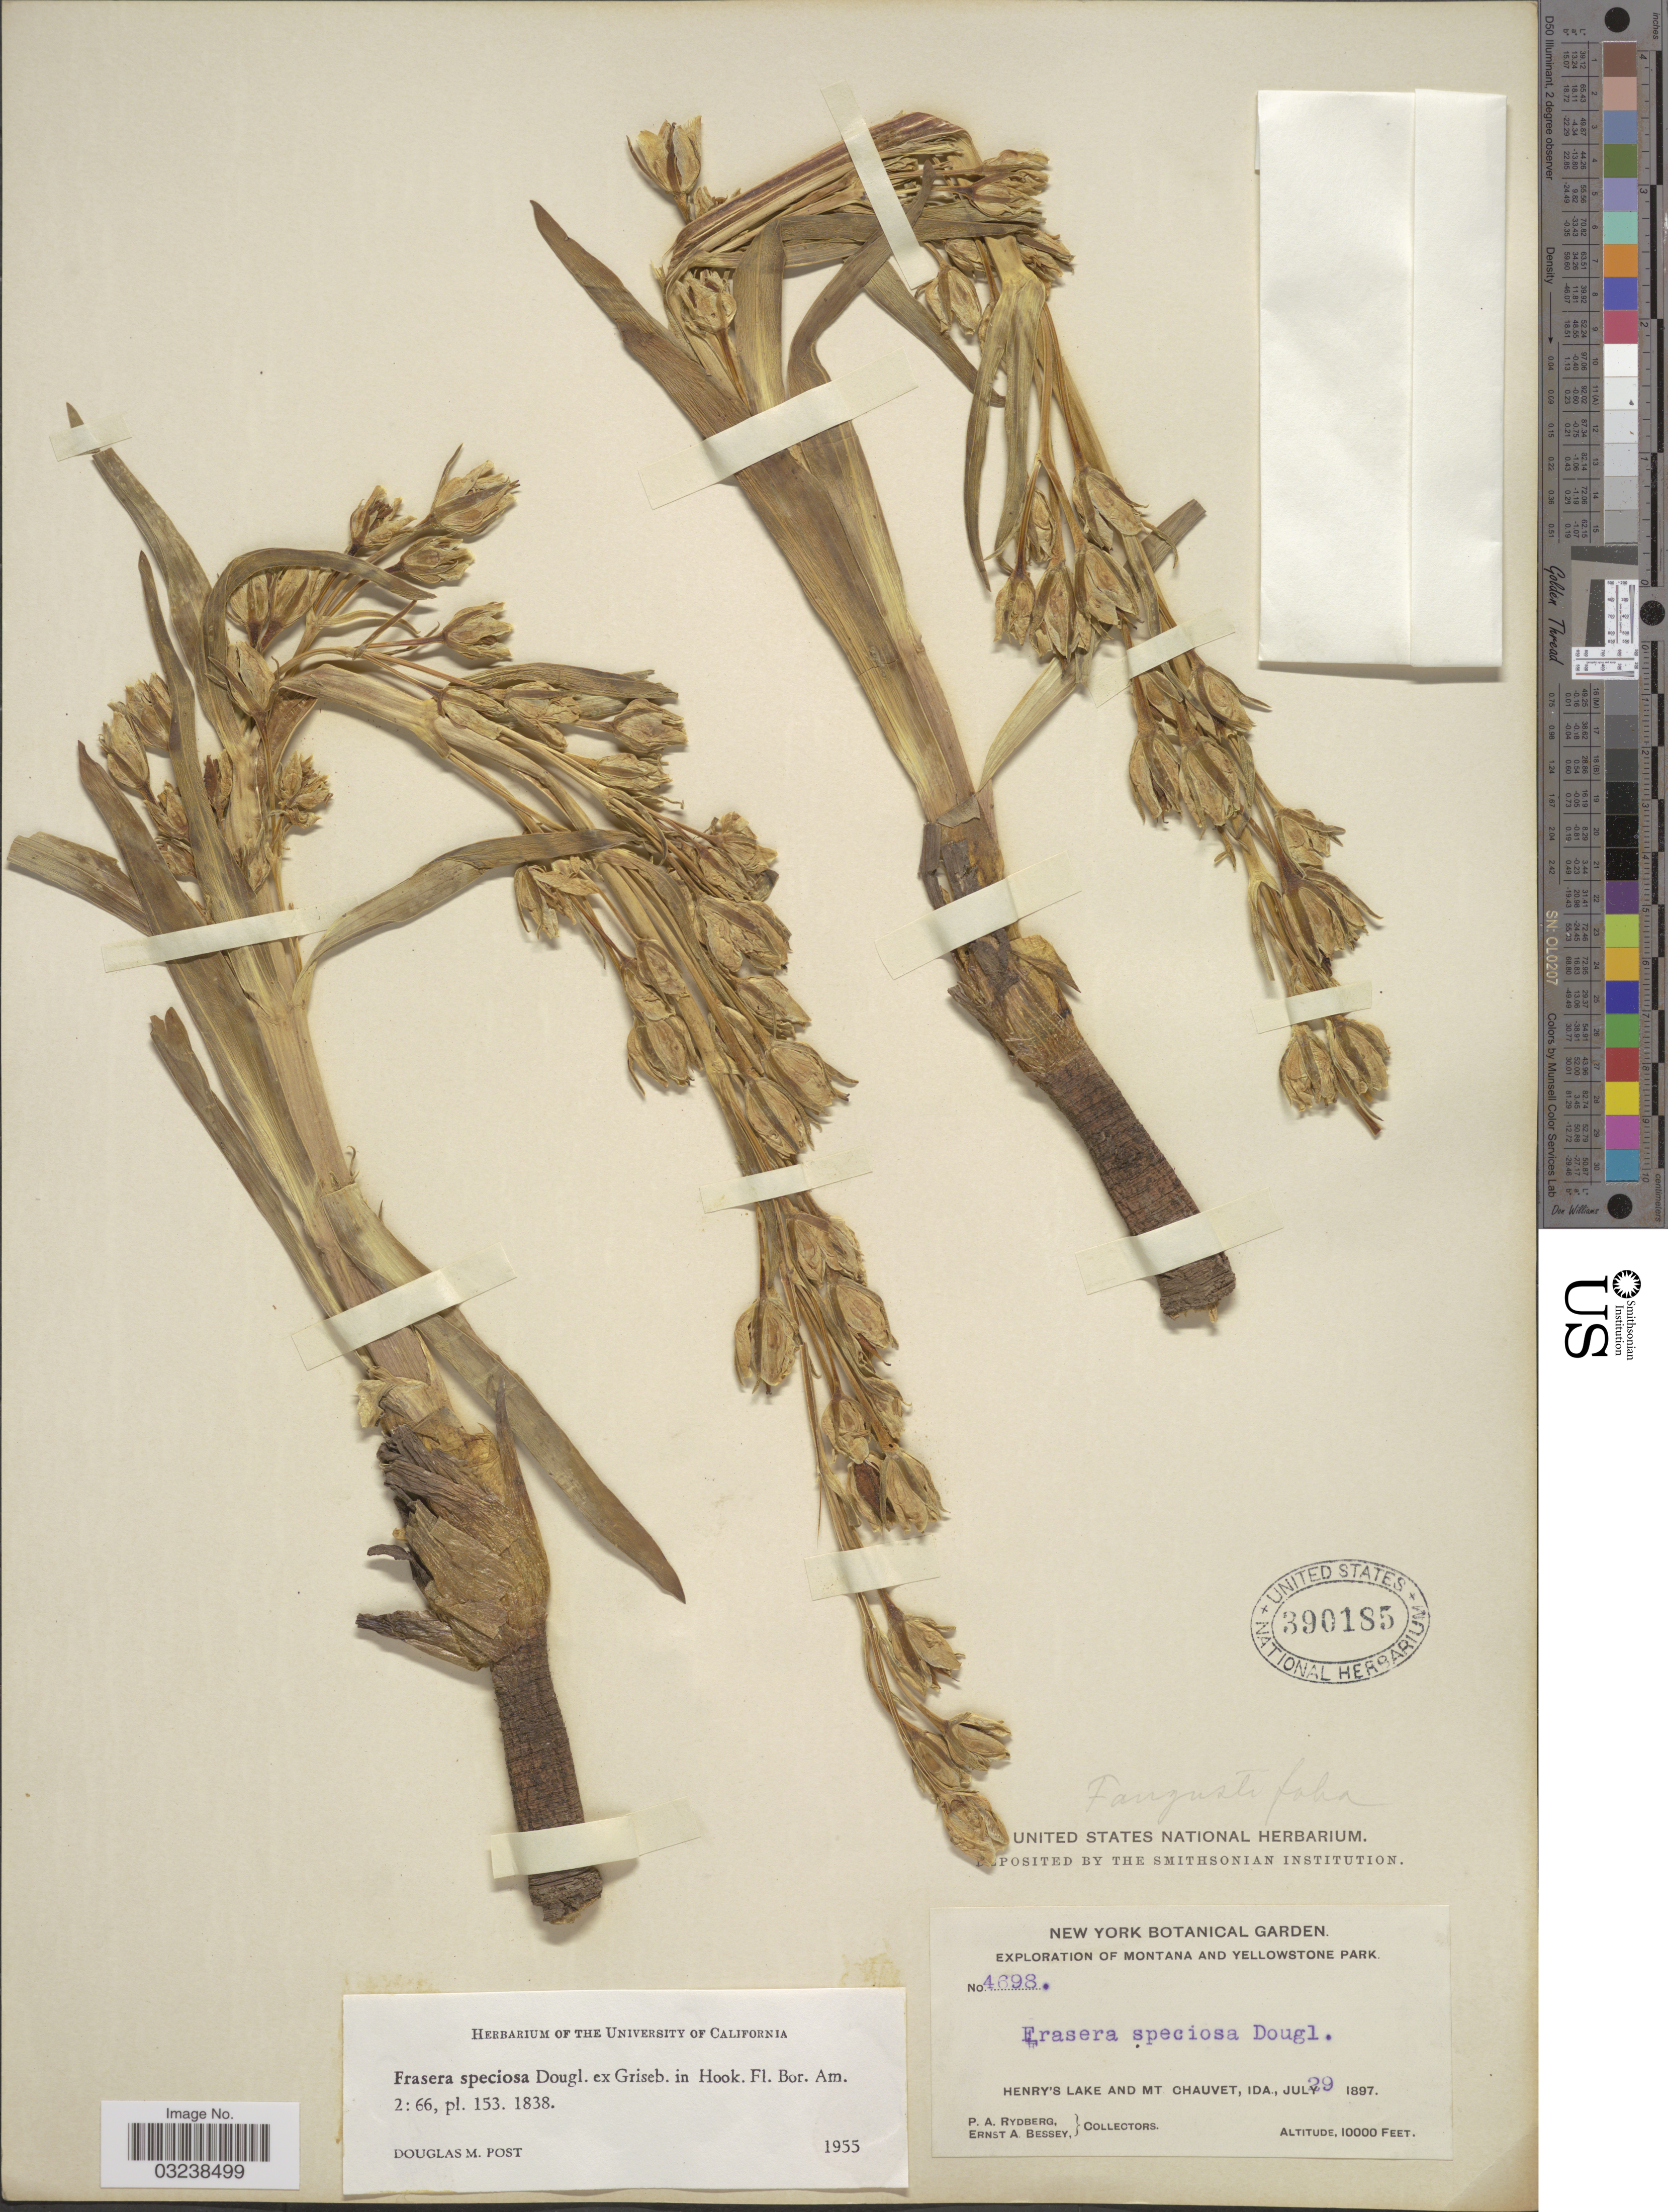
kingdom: Plantae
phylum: Tracheophyta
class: Magnoliopsida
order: Gentianales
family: Gentianaceae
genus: Swertia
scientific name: Swertia radiata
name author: (Kellogg) Kuntze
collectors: P. A. Rydberg & E. A. Bessey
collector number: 4698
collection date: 1897-07-29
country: United States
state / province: Idaho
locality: Yellowstone Park. Henry's Lake and Mt. Chauvet, Ida.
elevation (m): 3048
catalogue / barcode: US 390185